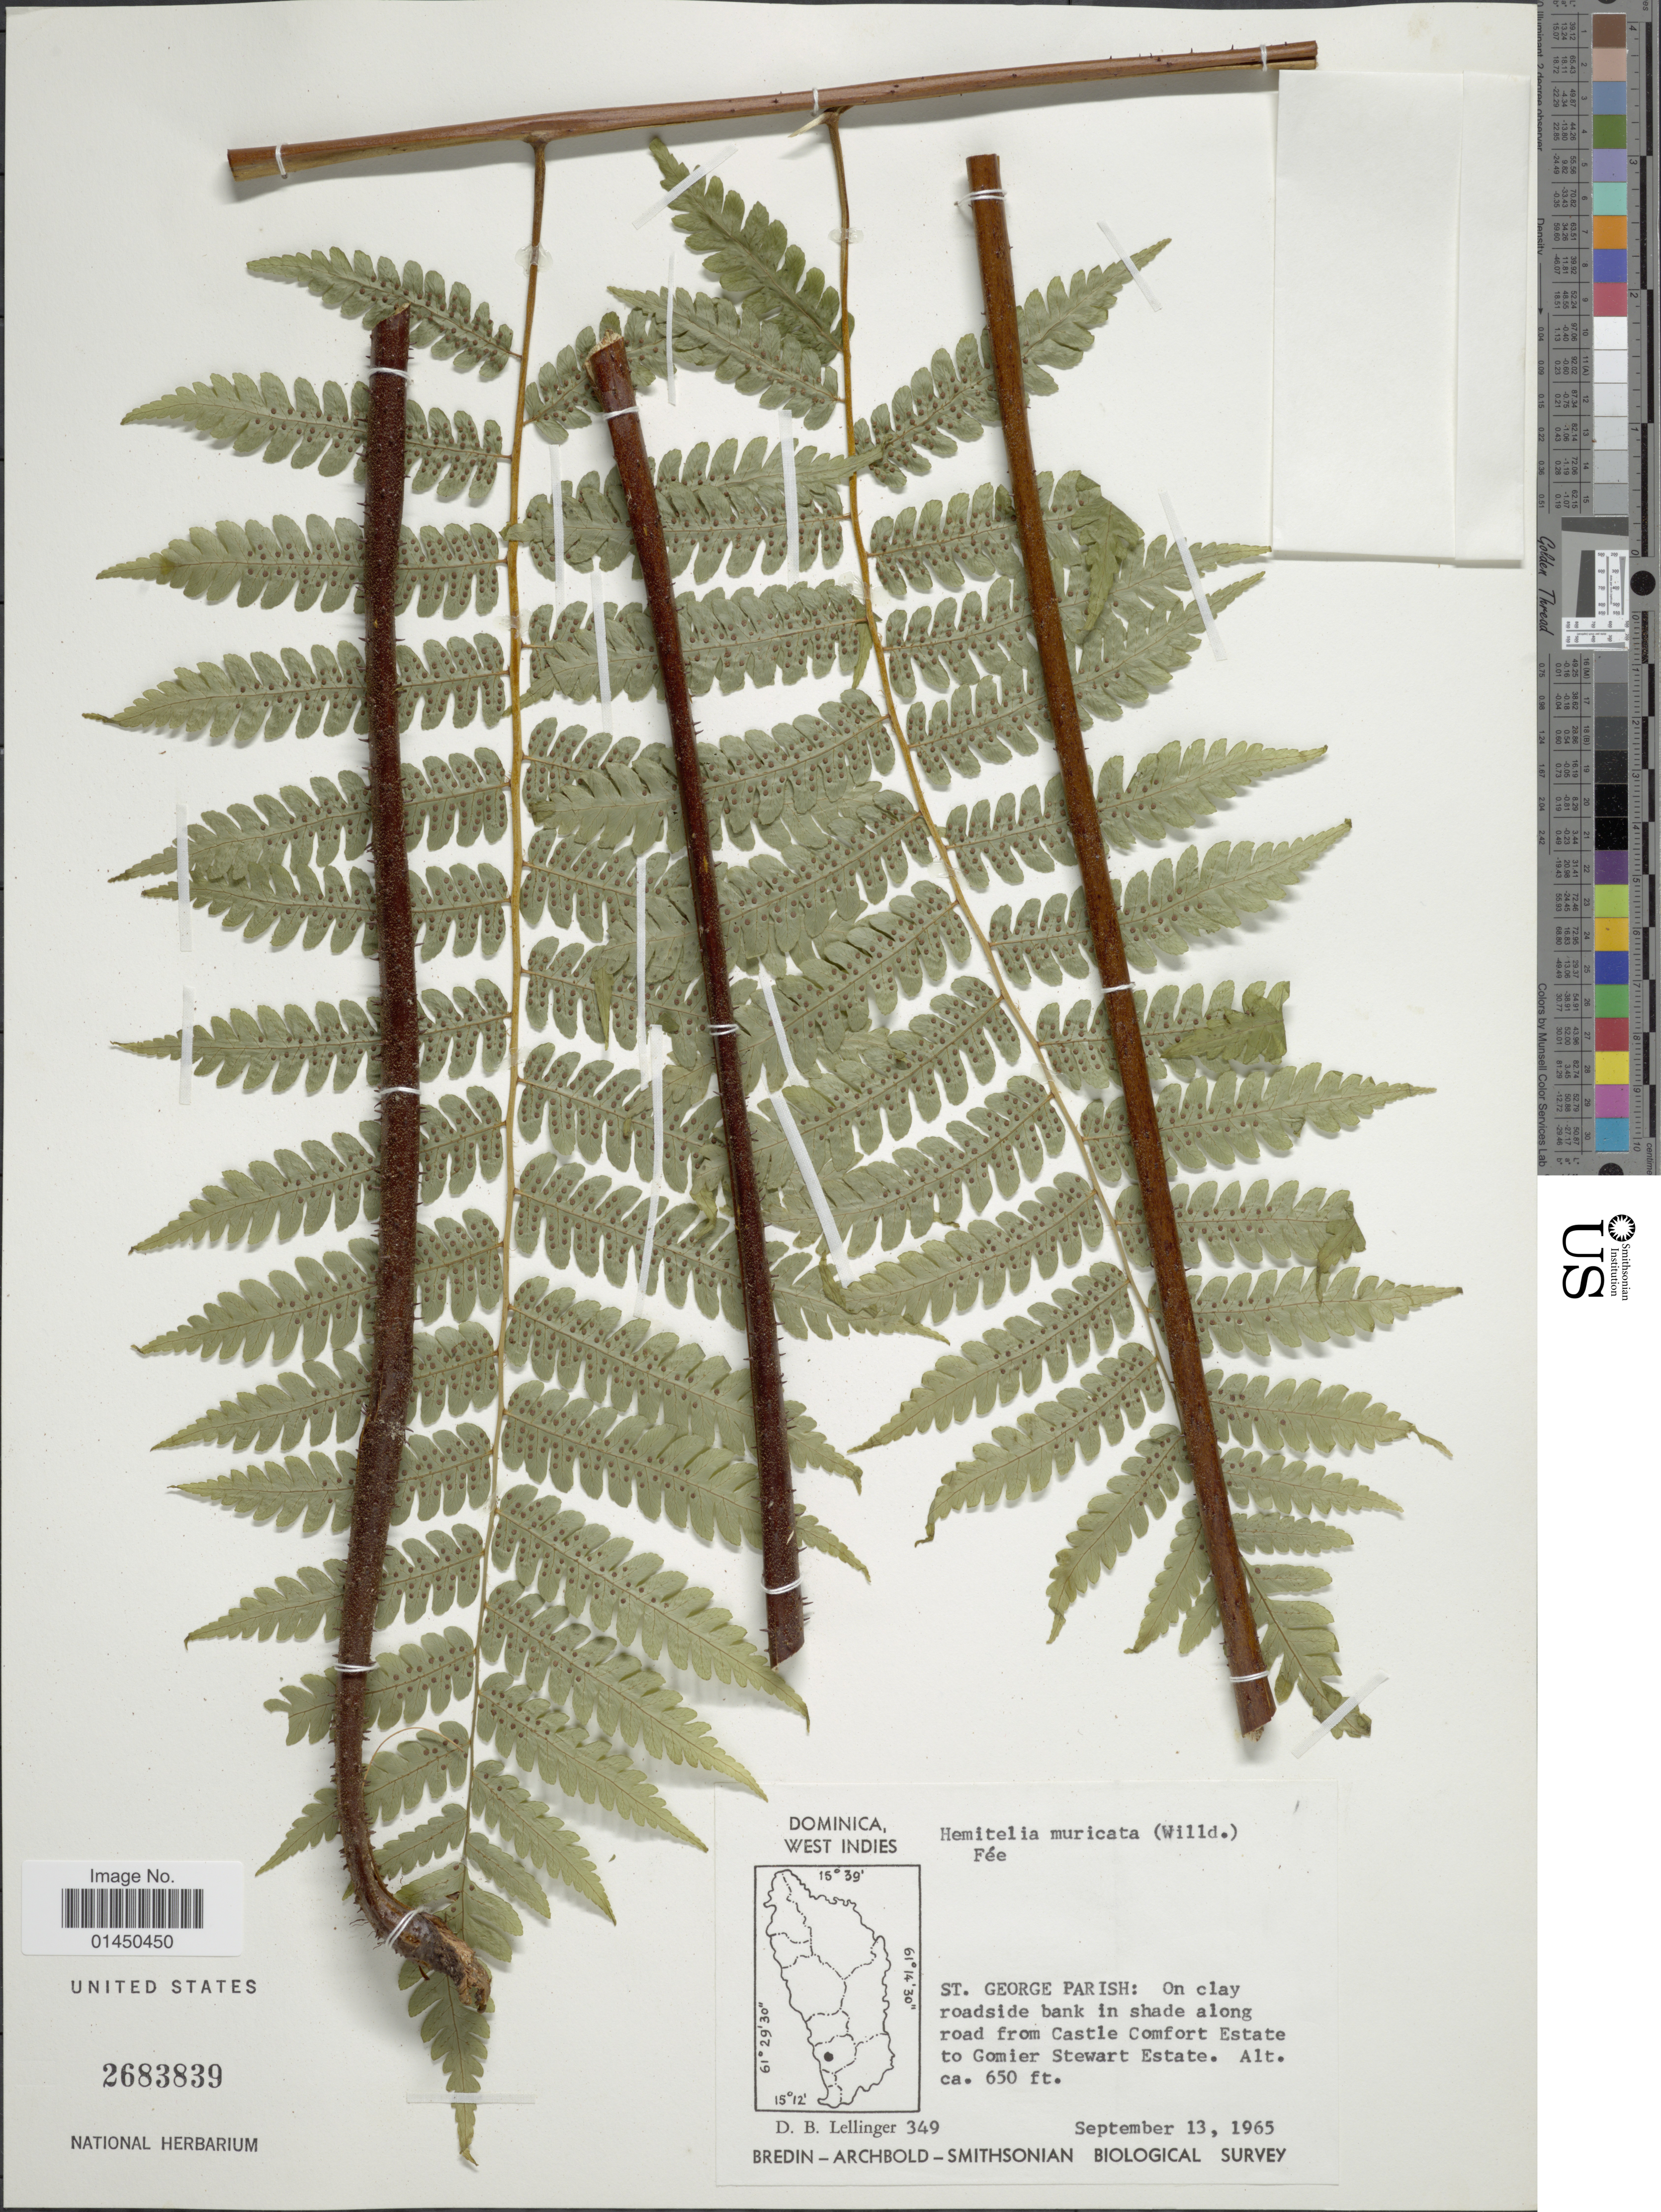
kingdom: Plantae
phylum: Tracheophyta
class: Polypodiopsida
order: Cyatheales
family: Cyatheaceae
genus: Cyathea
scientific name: Cyathea muricata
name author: (Willd.) Fée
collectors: D. B. Lellinger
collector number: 349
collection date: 1965-09-13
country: Dominica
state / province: St. George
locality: On clay roadside bank in shade along road from Castle Comfort Estate to Gomier Stewart Estate.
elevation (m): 198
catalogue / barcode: US 2683839